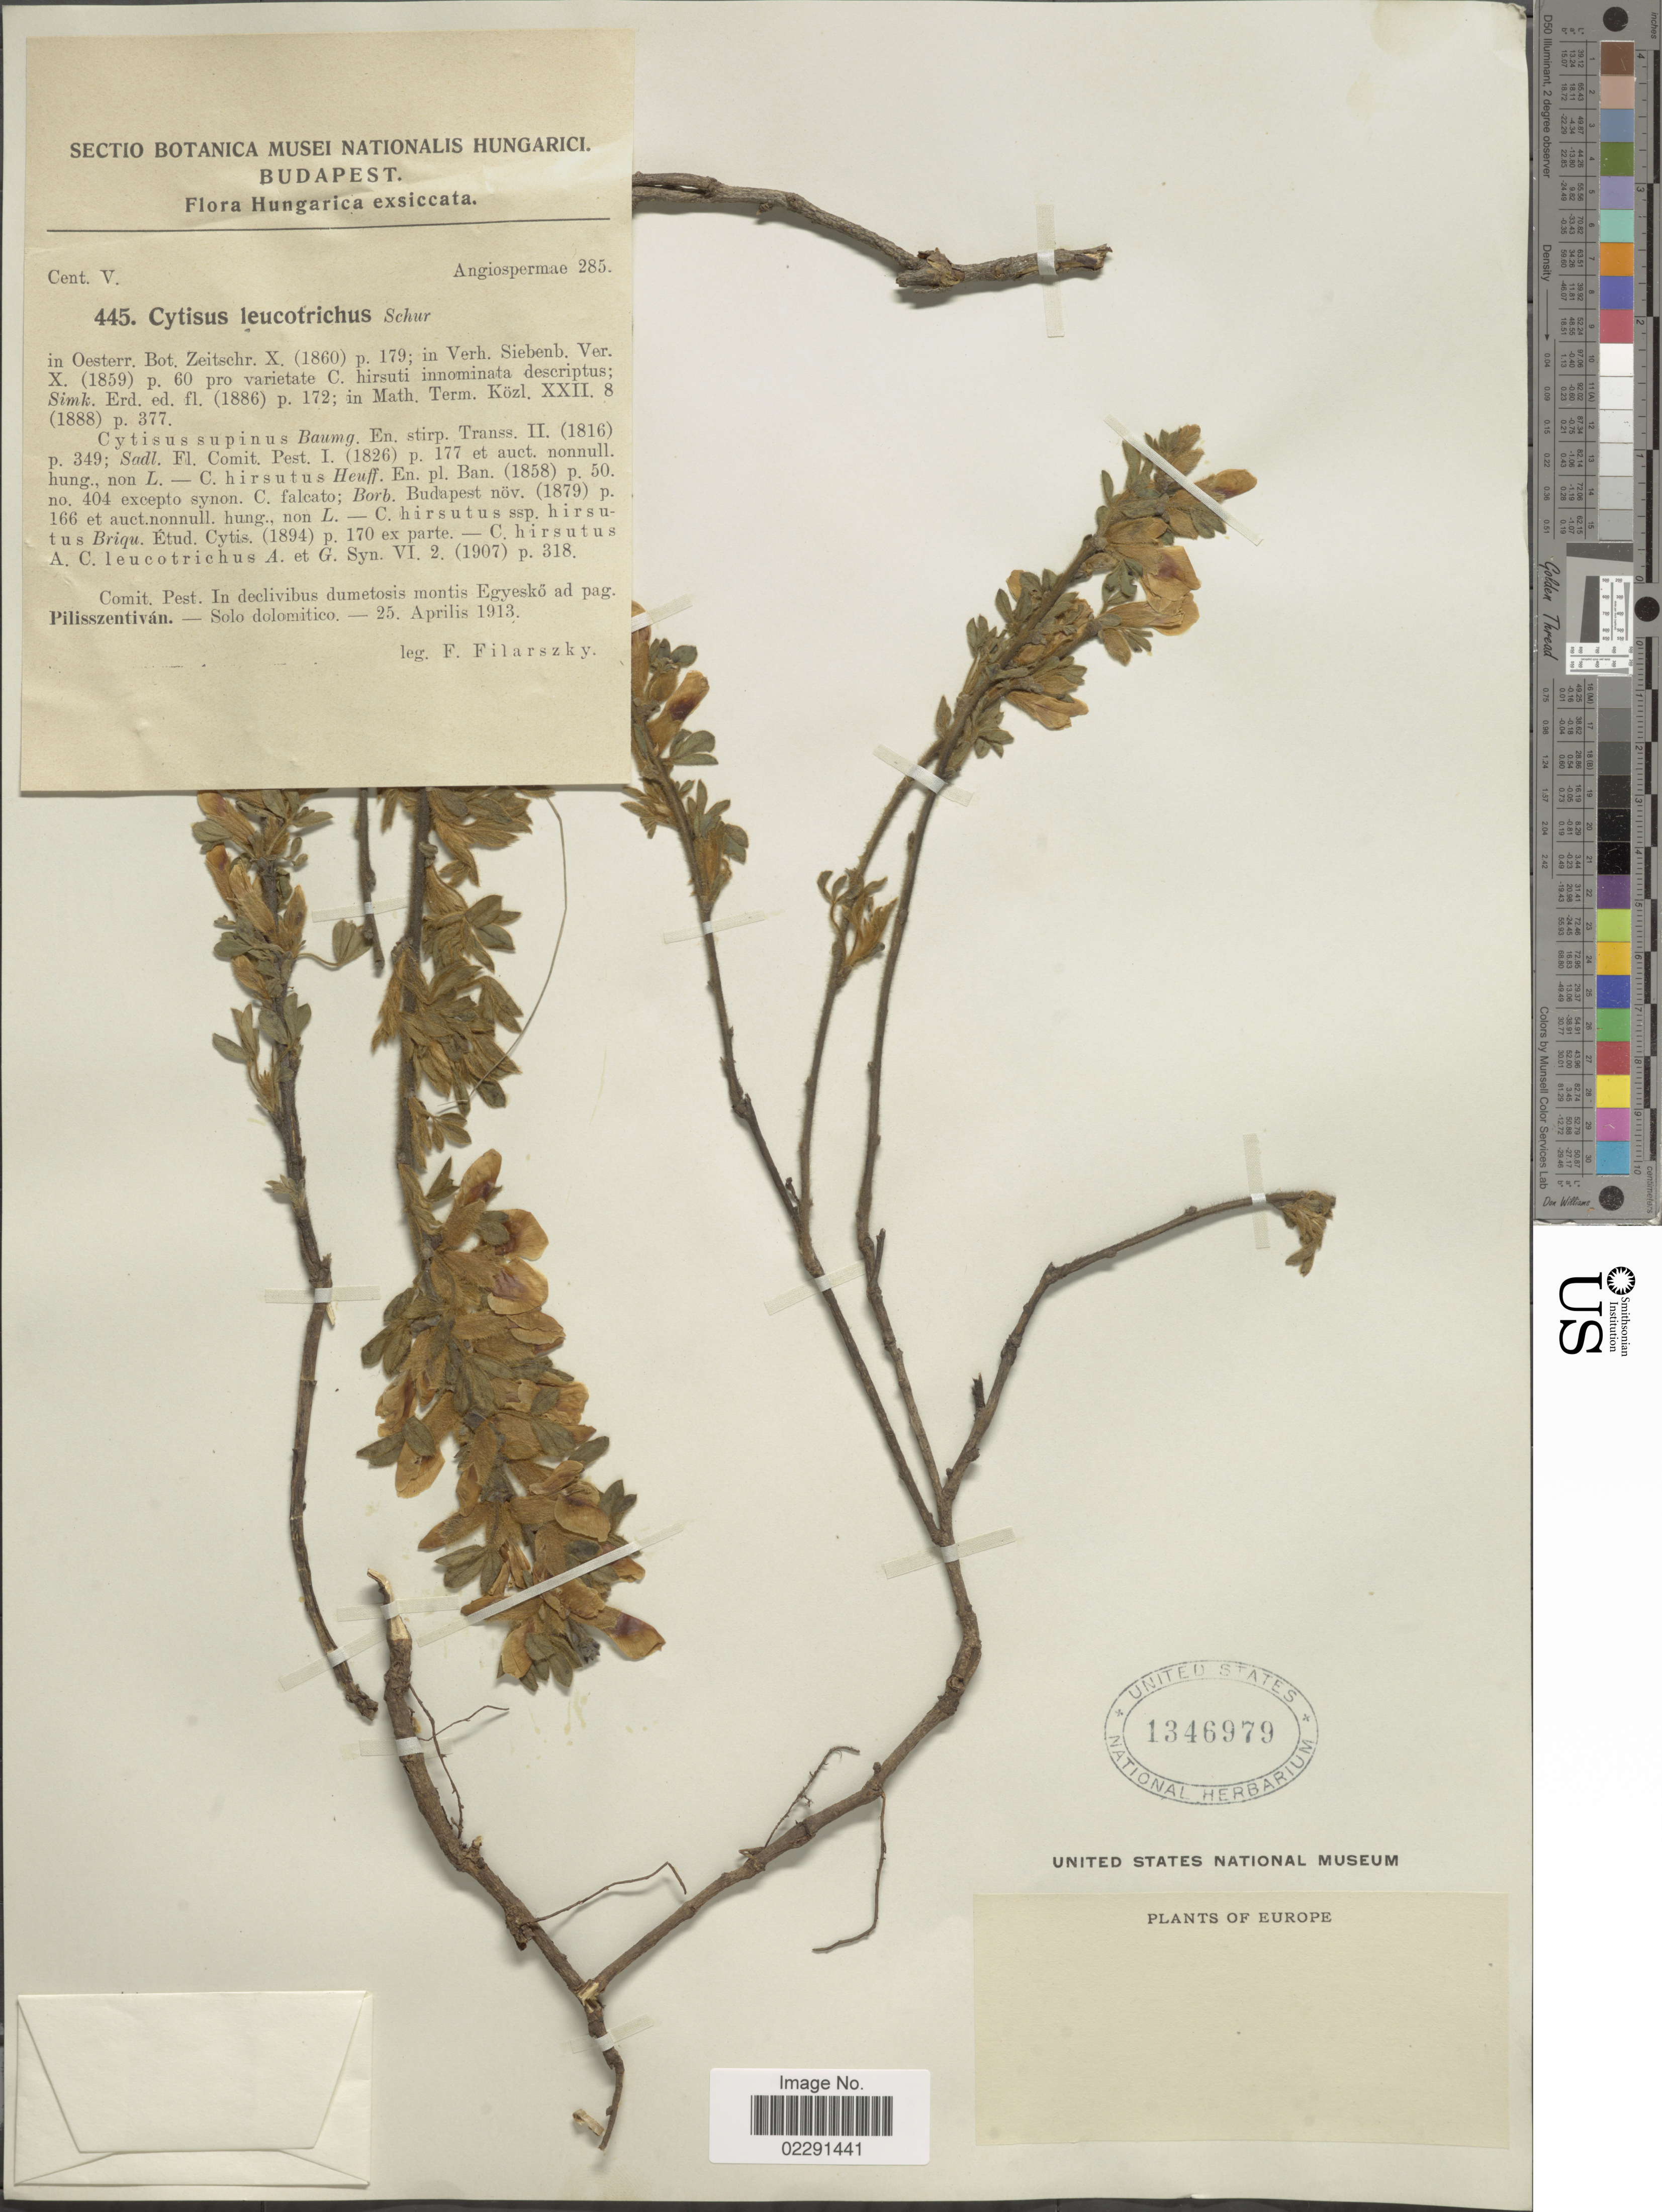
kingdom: Plantae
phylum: Tracheophyta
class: Magnoliopsida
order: Fabales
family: Fabaceae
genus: Cytisus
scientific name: Cytisus leucotrichus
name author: (Schur) Schur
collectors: F. Filarszky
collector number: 445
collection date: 1913-04-25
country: Hungary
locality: Comit. Pest, in declivibus dumetosis montis Egyesko ad pag. Pilisszentivan.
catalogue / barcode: US 1346979